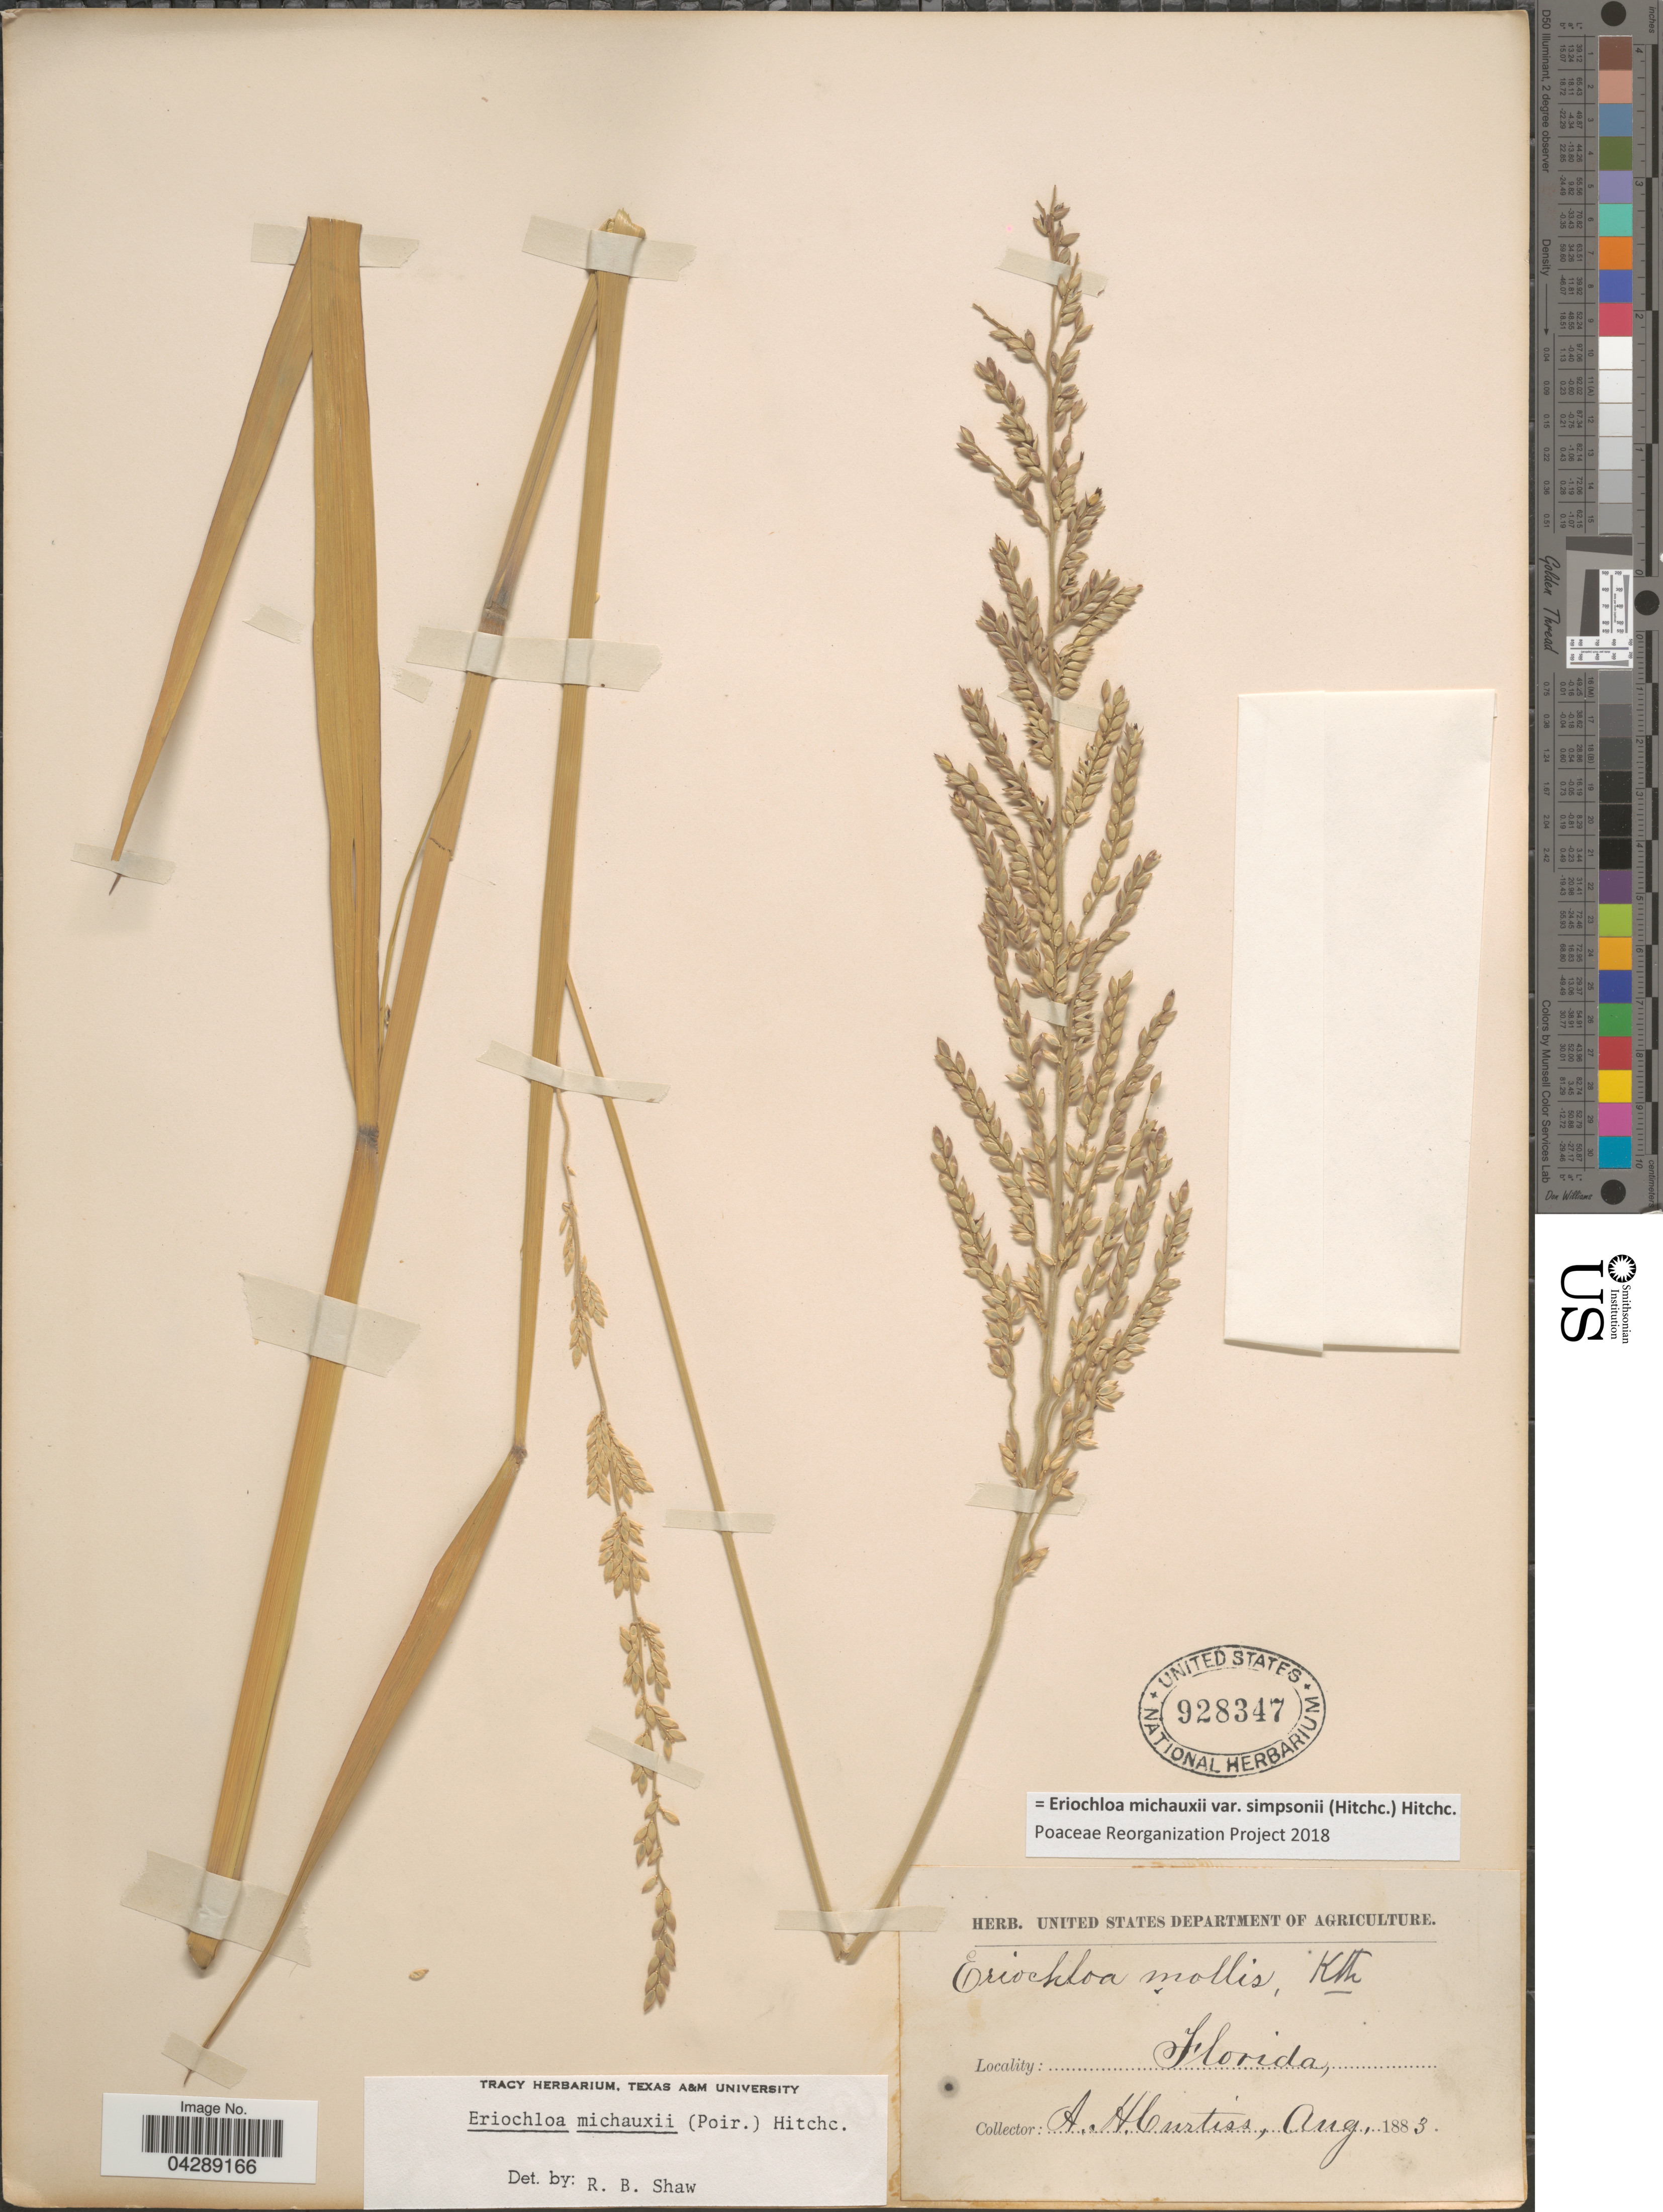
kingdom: Plantae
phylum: Tracheophyta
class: Liliopsida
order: Poales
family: Poaceae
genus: Eriochloa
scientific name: Eriochloa michauxii var. simpsonii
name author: Hitchc.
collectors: A. H. Curtiss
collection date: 1883-08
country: United States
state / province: Florida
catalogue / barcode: US 928347